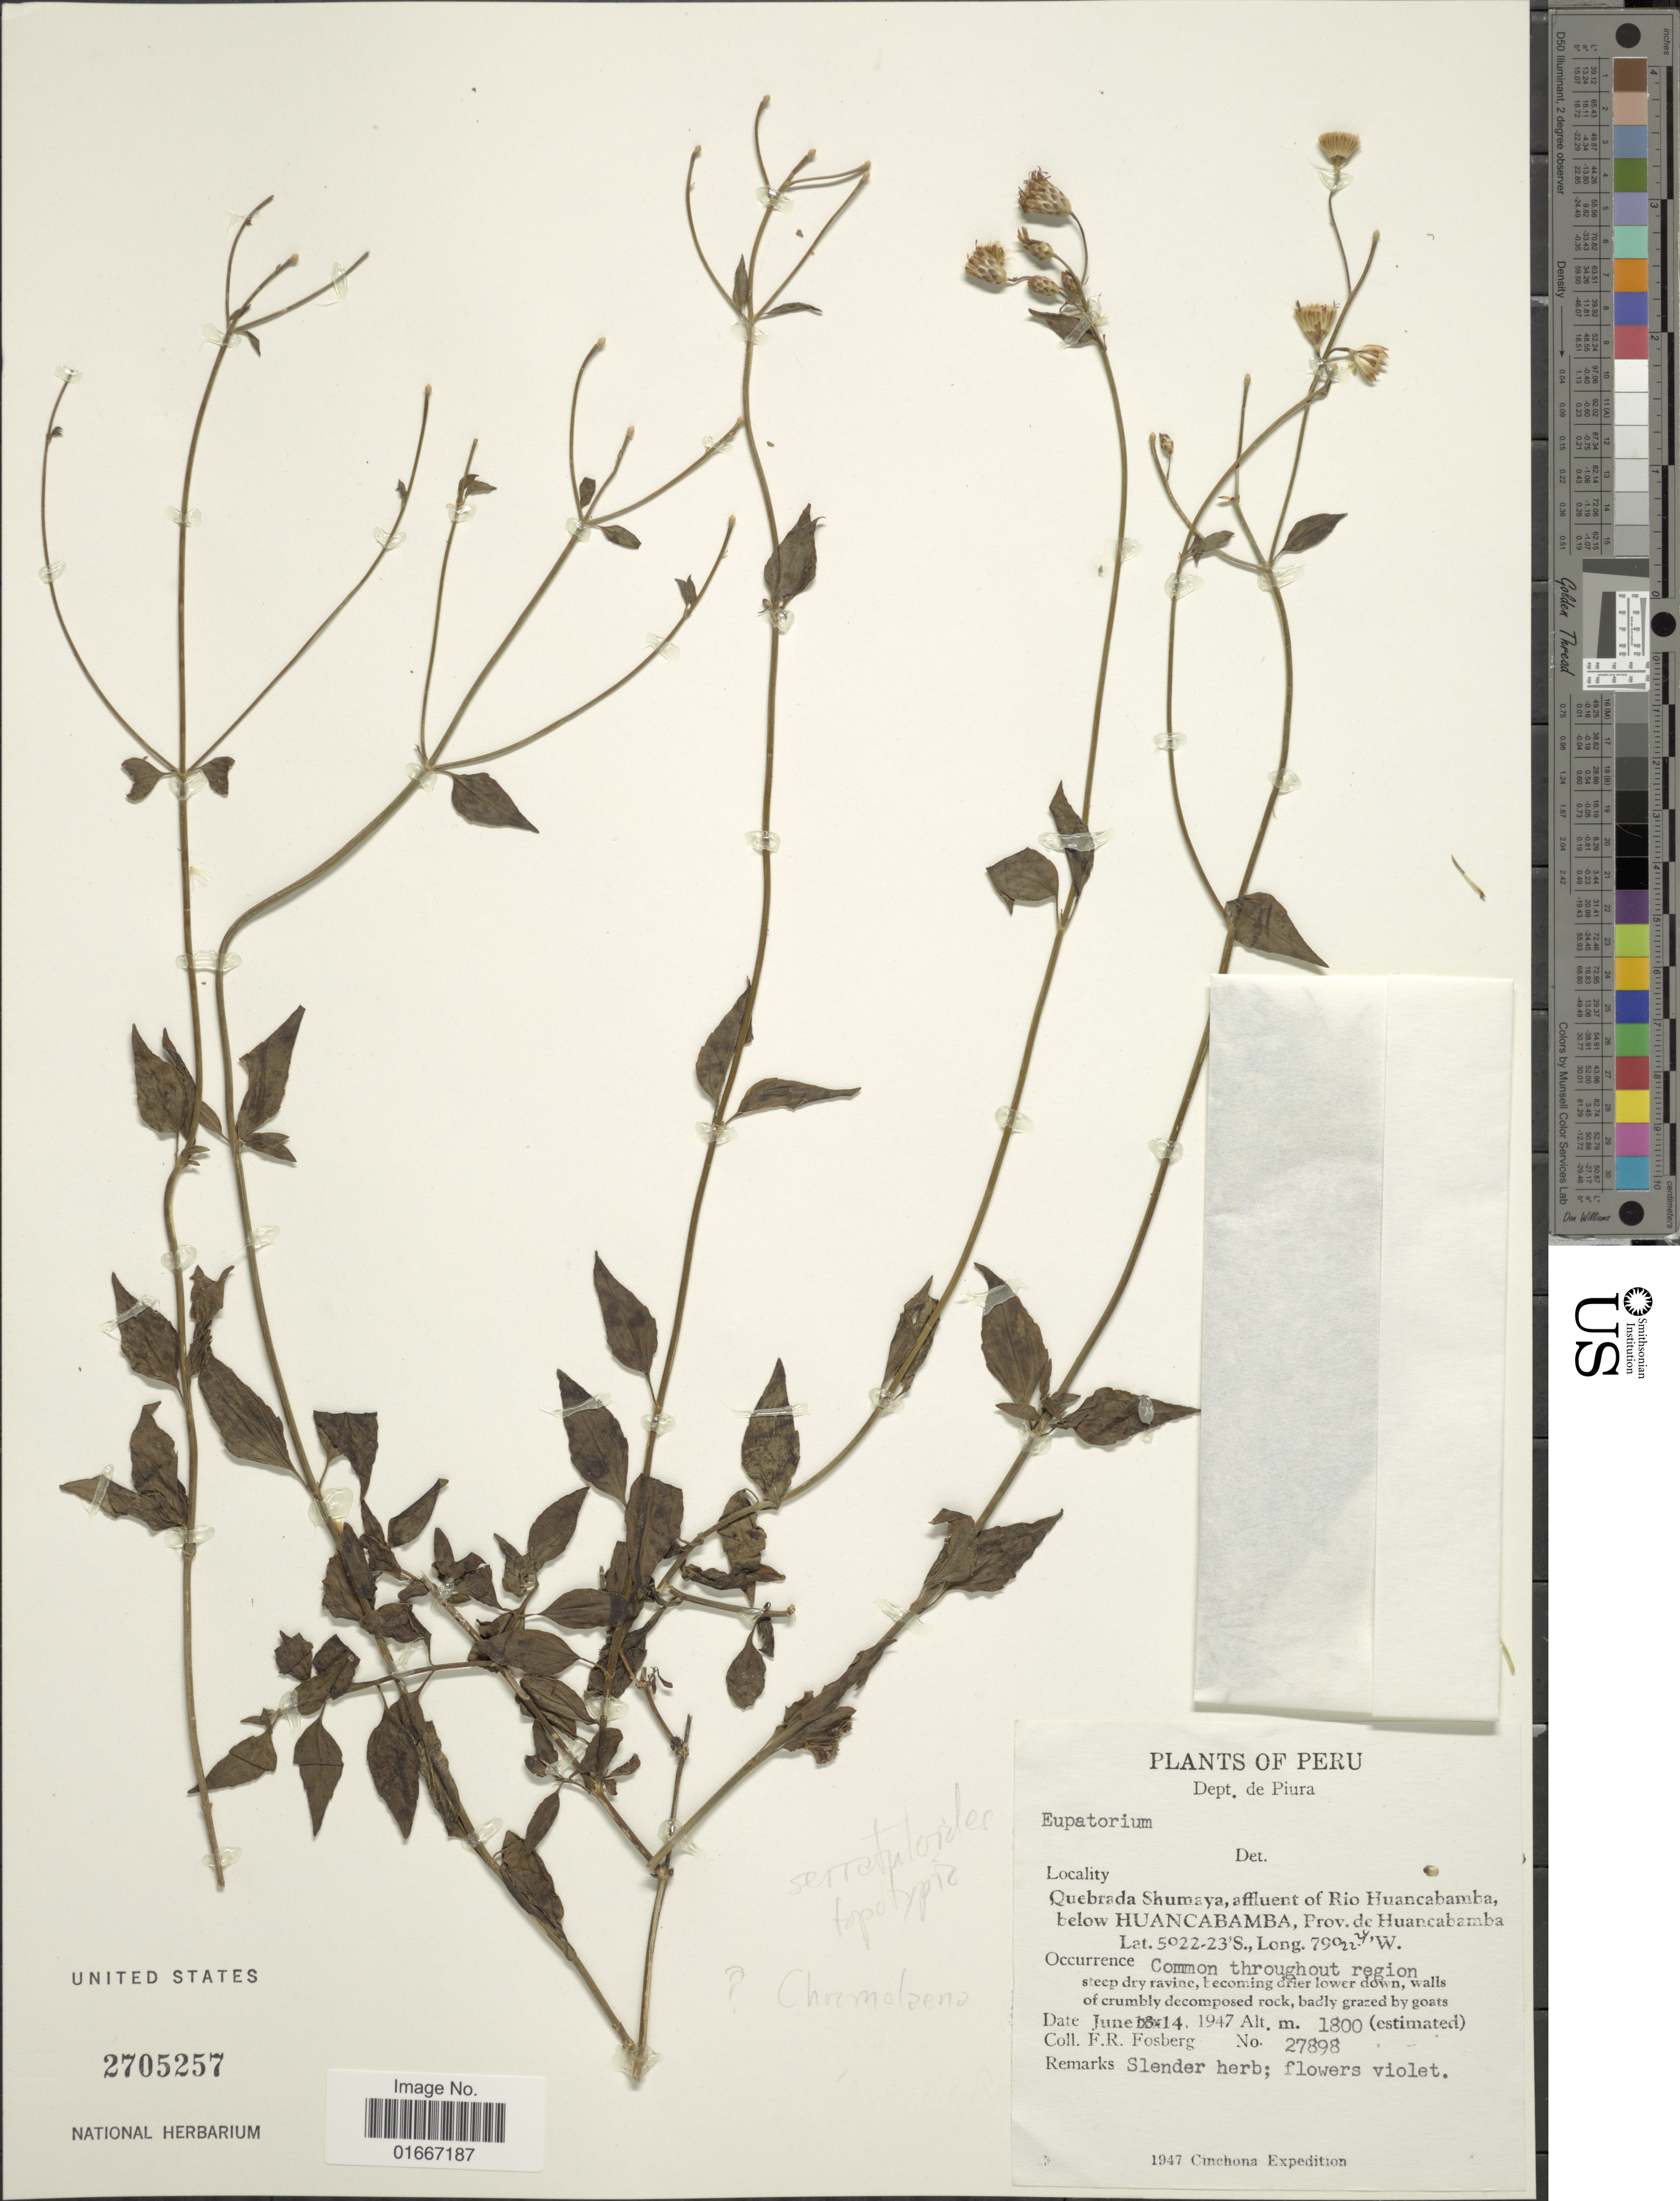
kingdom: Plantae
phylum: Tracheophyta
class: Magnoliopsida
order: Asterales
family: Asteraceae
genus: Chromolaena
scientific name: Chromolaena serratuloides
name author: (Kunth) R.M. King & H. Rob.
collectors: F. R. Fosberg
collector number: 27898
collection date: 1947-06-14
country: Peru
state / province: Piura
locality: Quebrada Shumaya, affluent of Rio Huancabamba, below Huancabamba. Prov de Huancabamba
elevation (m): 1800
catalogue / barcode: US 2705257